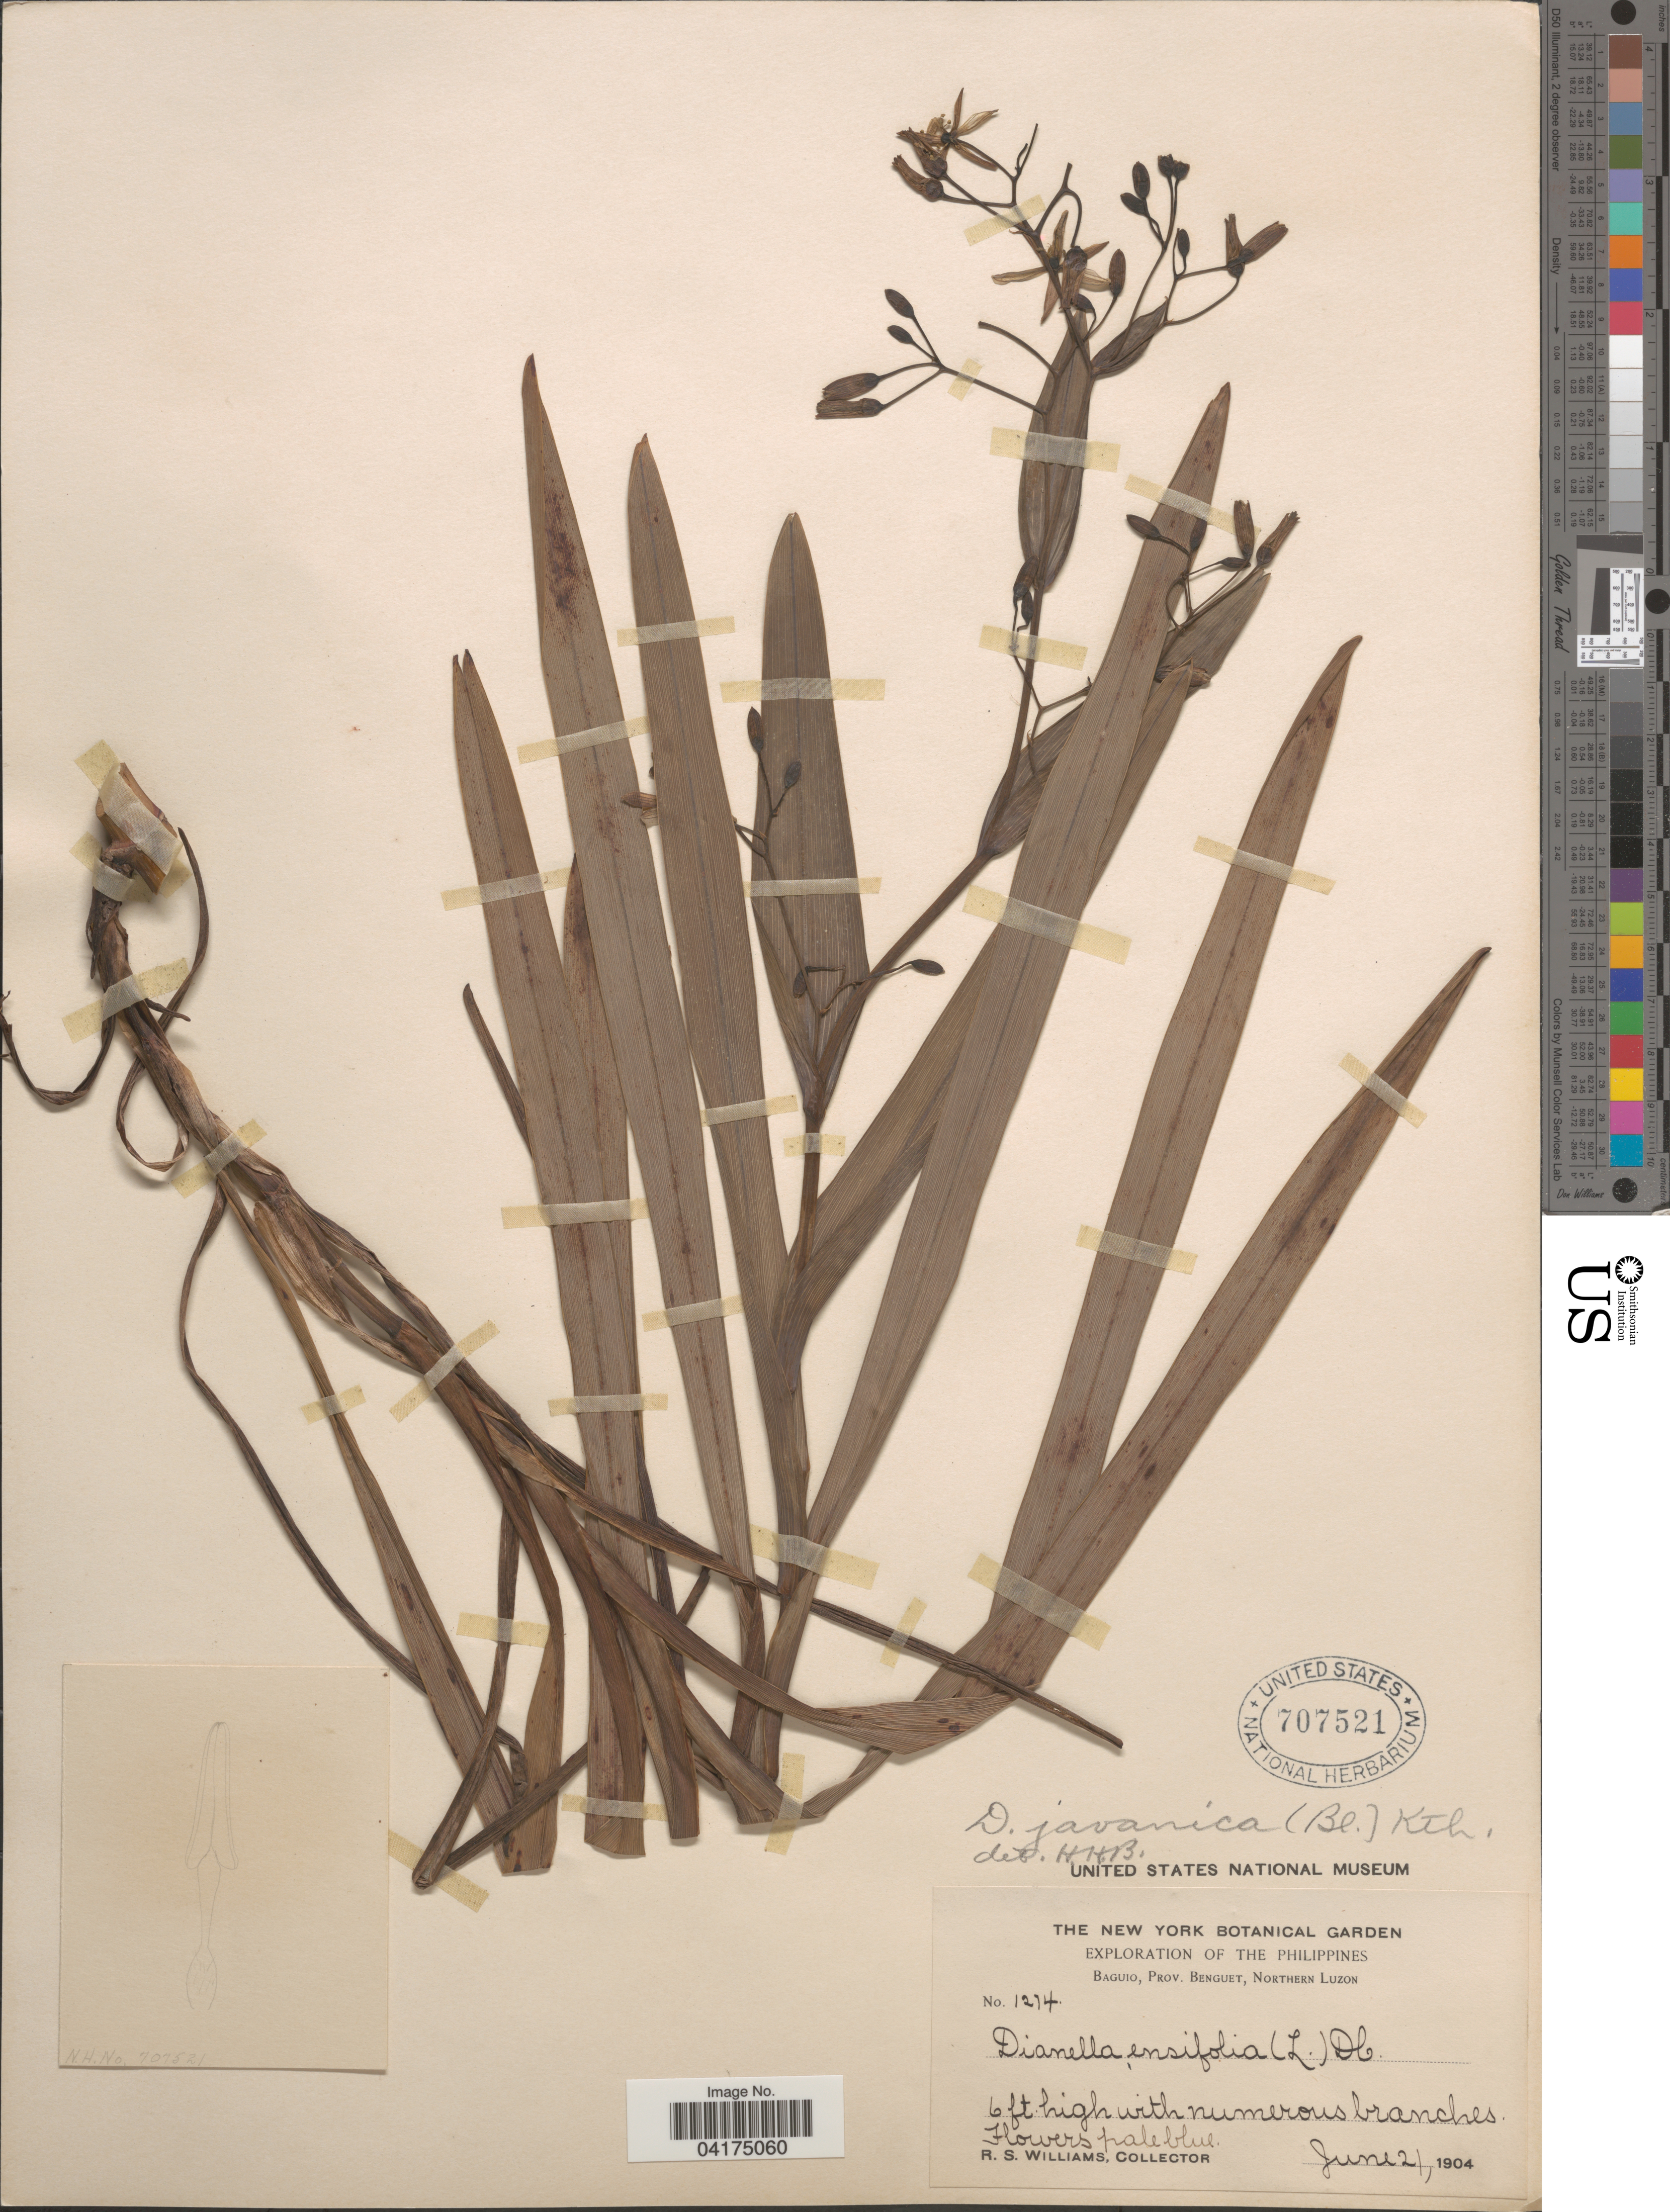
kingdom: Plantae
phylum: Tracheophyta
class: Liliopsida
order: Asparagales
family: Asphodelaceae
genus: Dianella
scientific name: Dianella ensifolia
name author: (L.) DC.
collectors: R. S. Williams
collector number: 1214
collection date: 1904-06-21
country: Philippines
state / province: Cordillera (Administrative Region)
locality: Exploration of the Philippines. Baguio, Prov. Benguet, Northern Luzon.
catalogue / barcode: US 707521